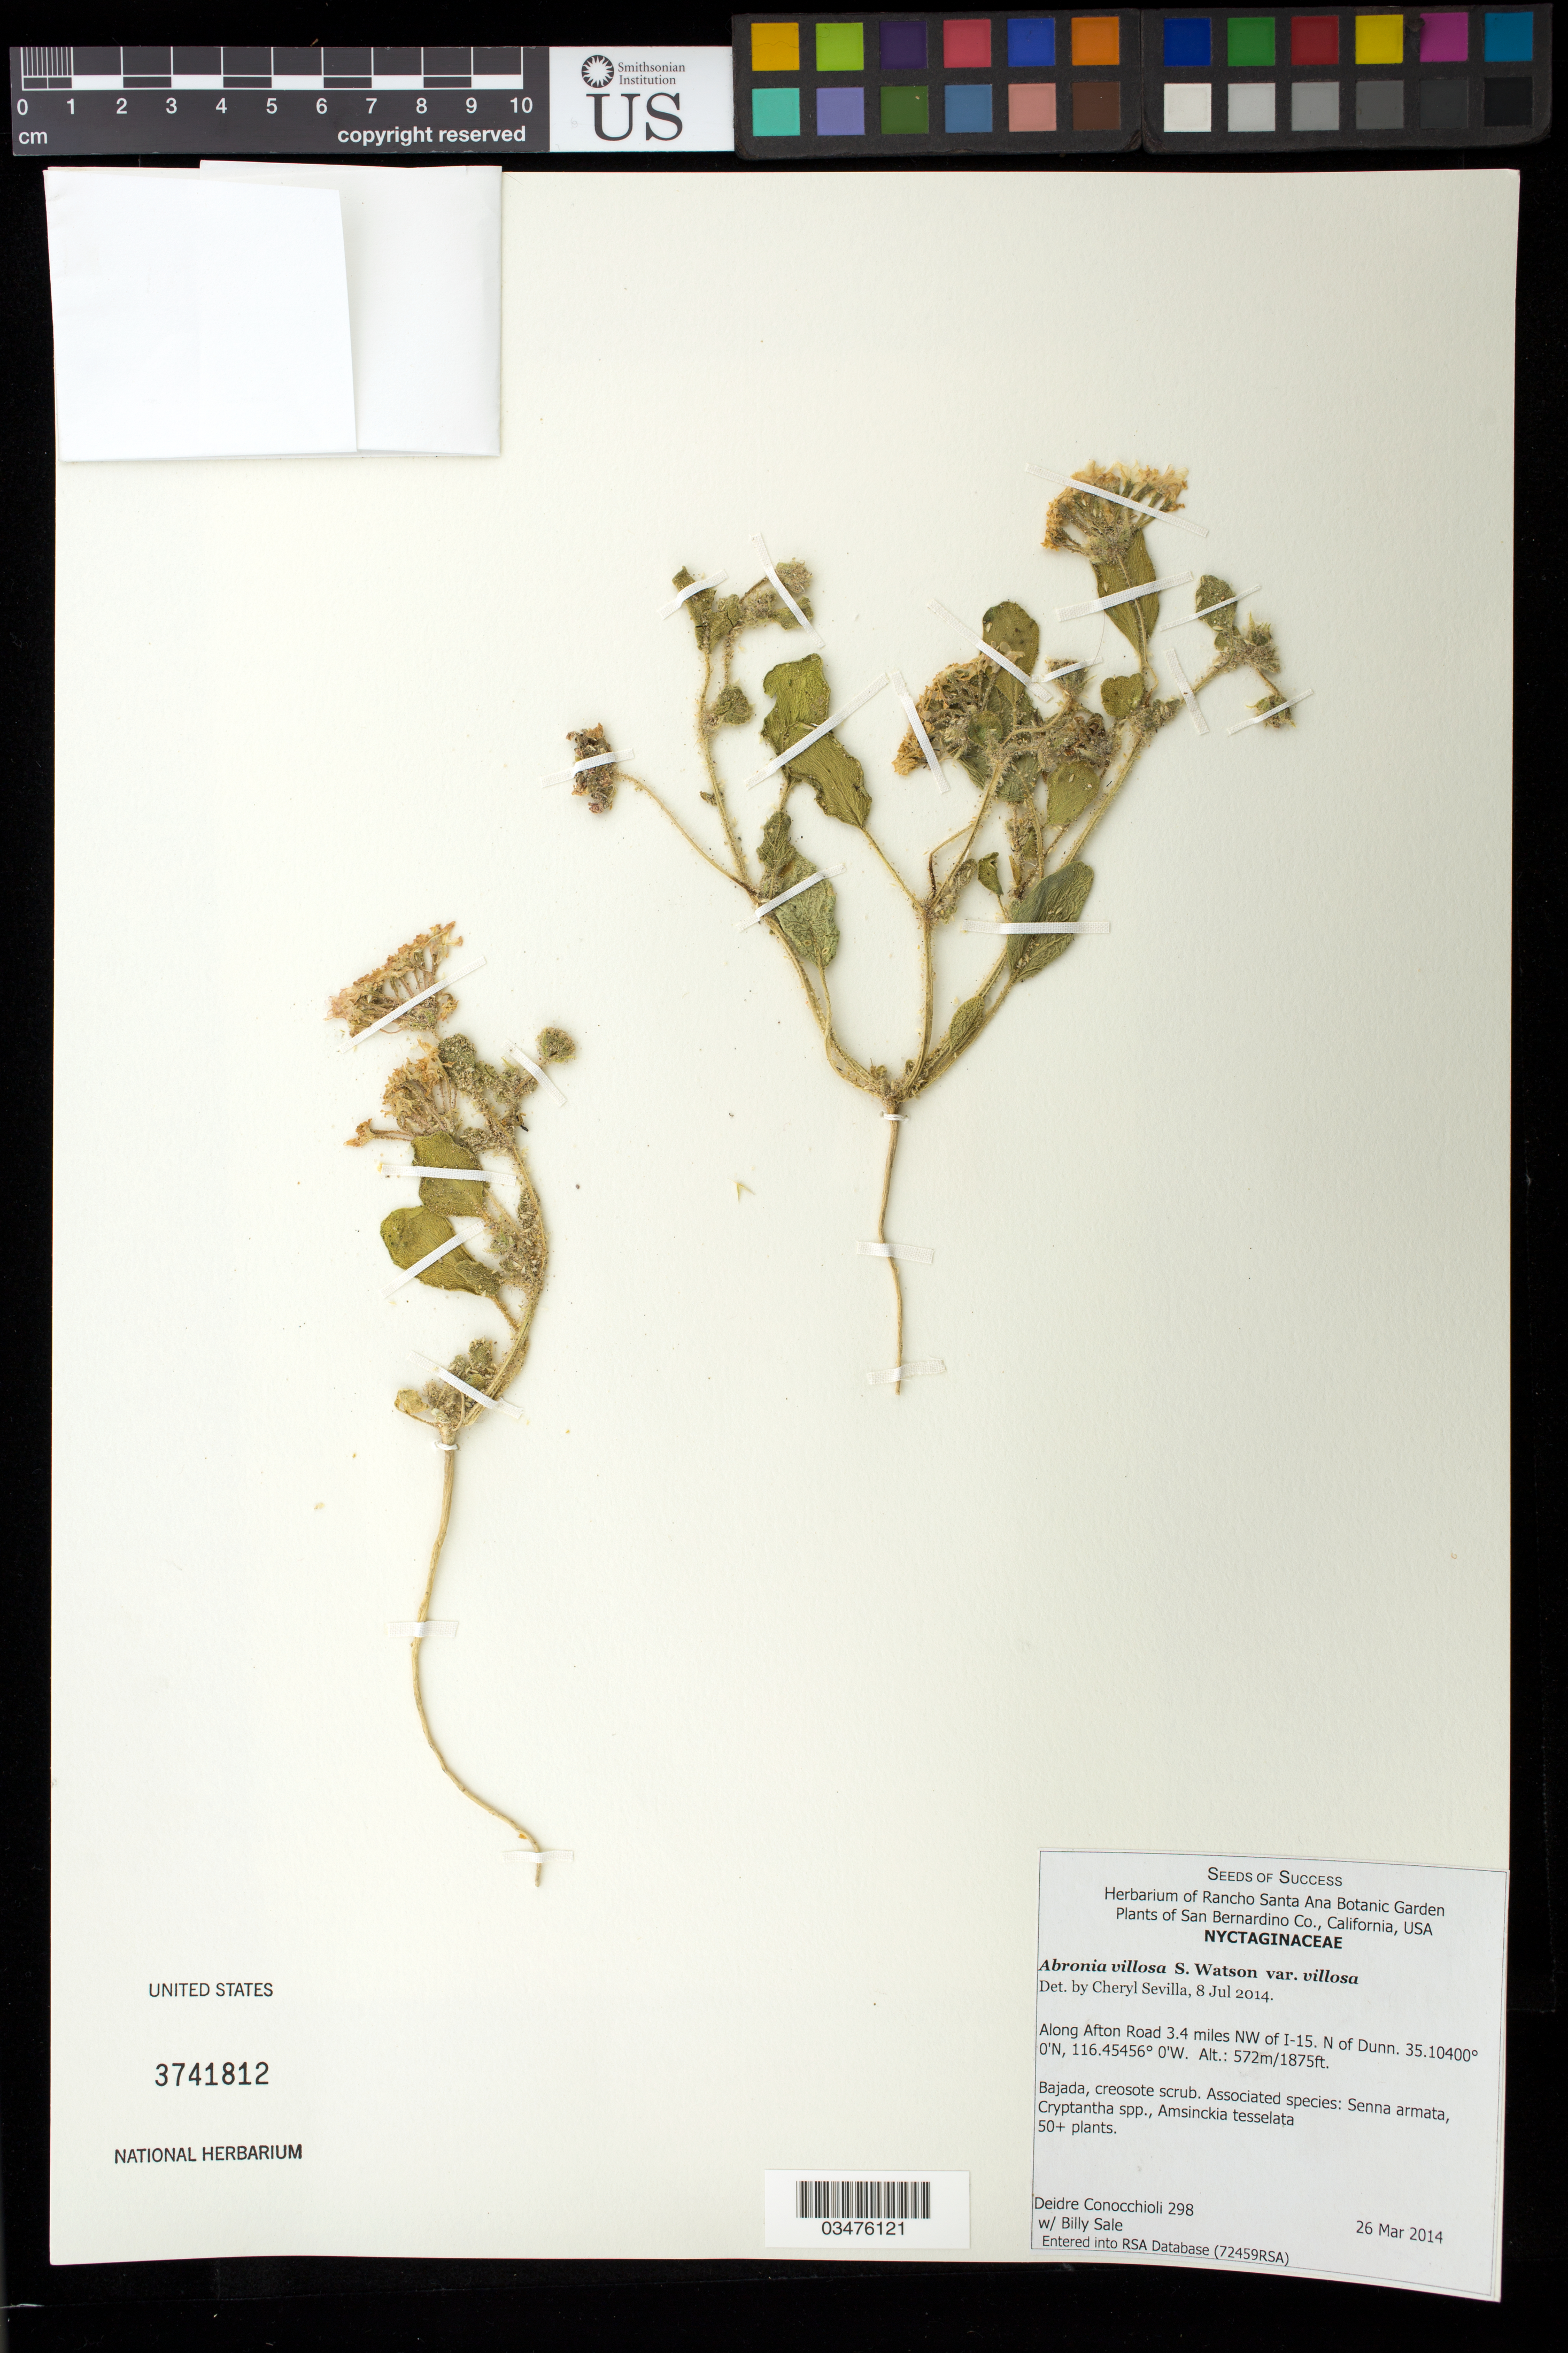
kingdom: Plantae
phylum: Tracheophyta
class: Magnoliopsida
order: Caryophyllales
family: Nyctaginaceae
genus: Abronia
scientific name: Abronia villosa var. villosa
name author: S. Watson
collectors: D. Conocchioli & K. Sale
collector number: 298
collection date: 2014-03-26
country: United States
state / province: California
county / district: San Bernardino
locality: Along Afton Road 3.4 mi. NW of I-15, N of Dunn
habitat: Bajada, creosote scrub. With Senna armata, Cryptantha sp., Amsinckia tesselata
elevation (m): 572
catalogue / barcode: US 3741812